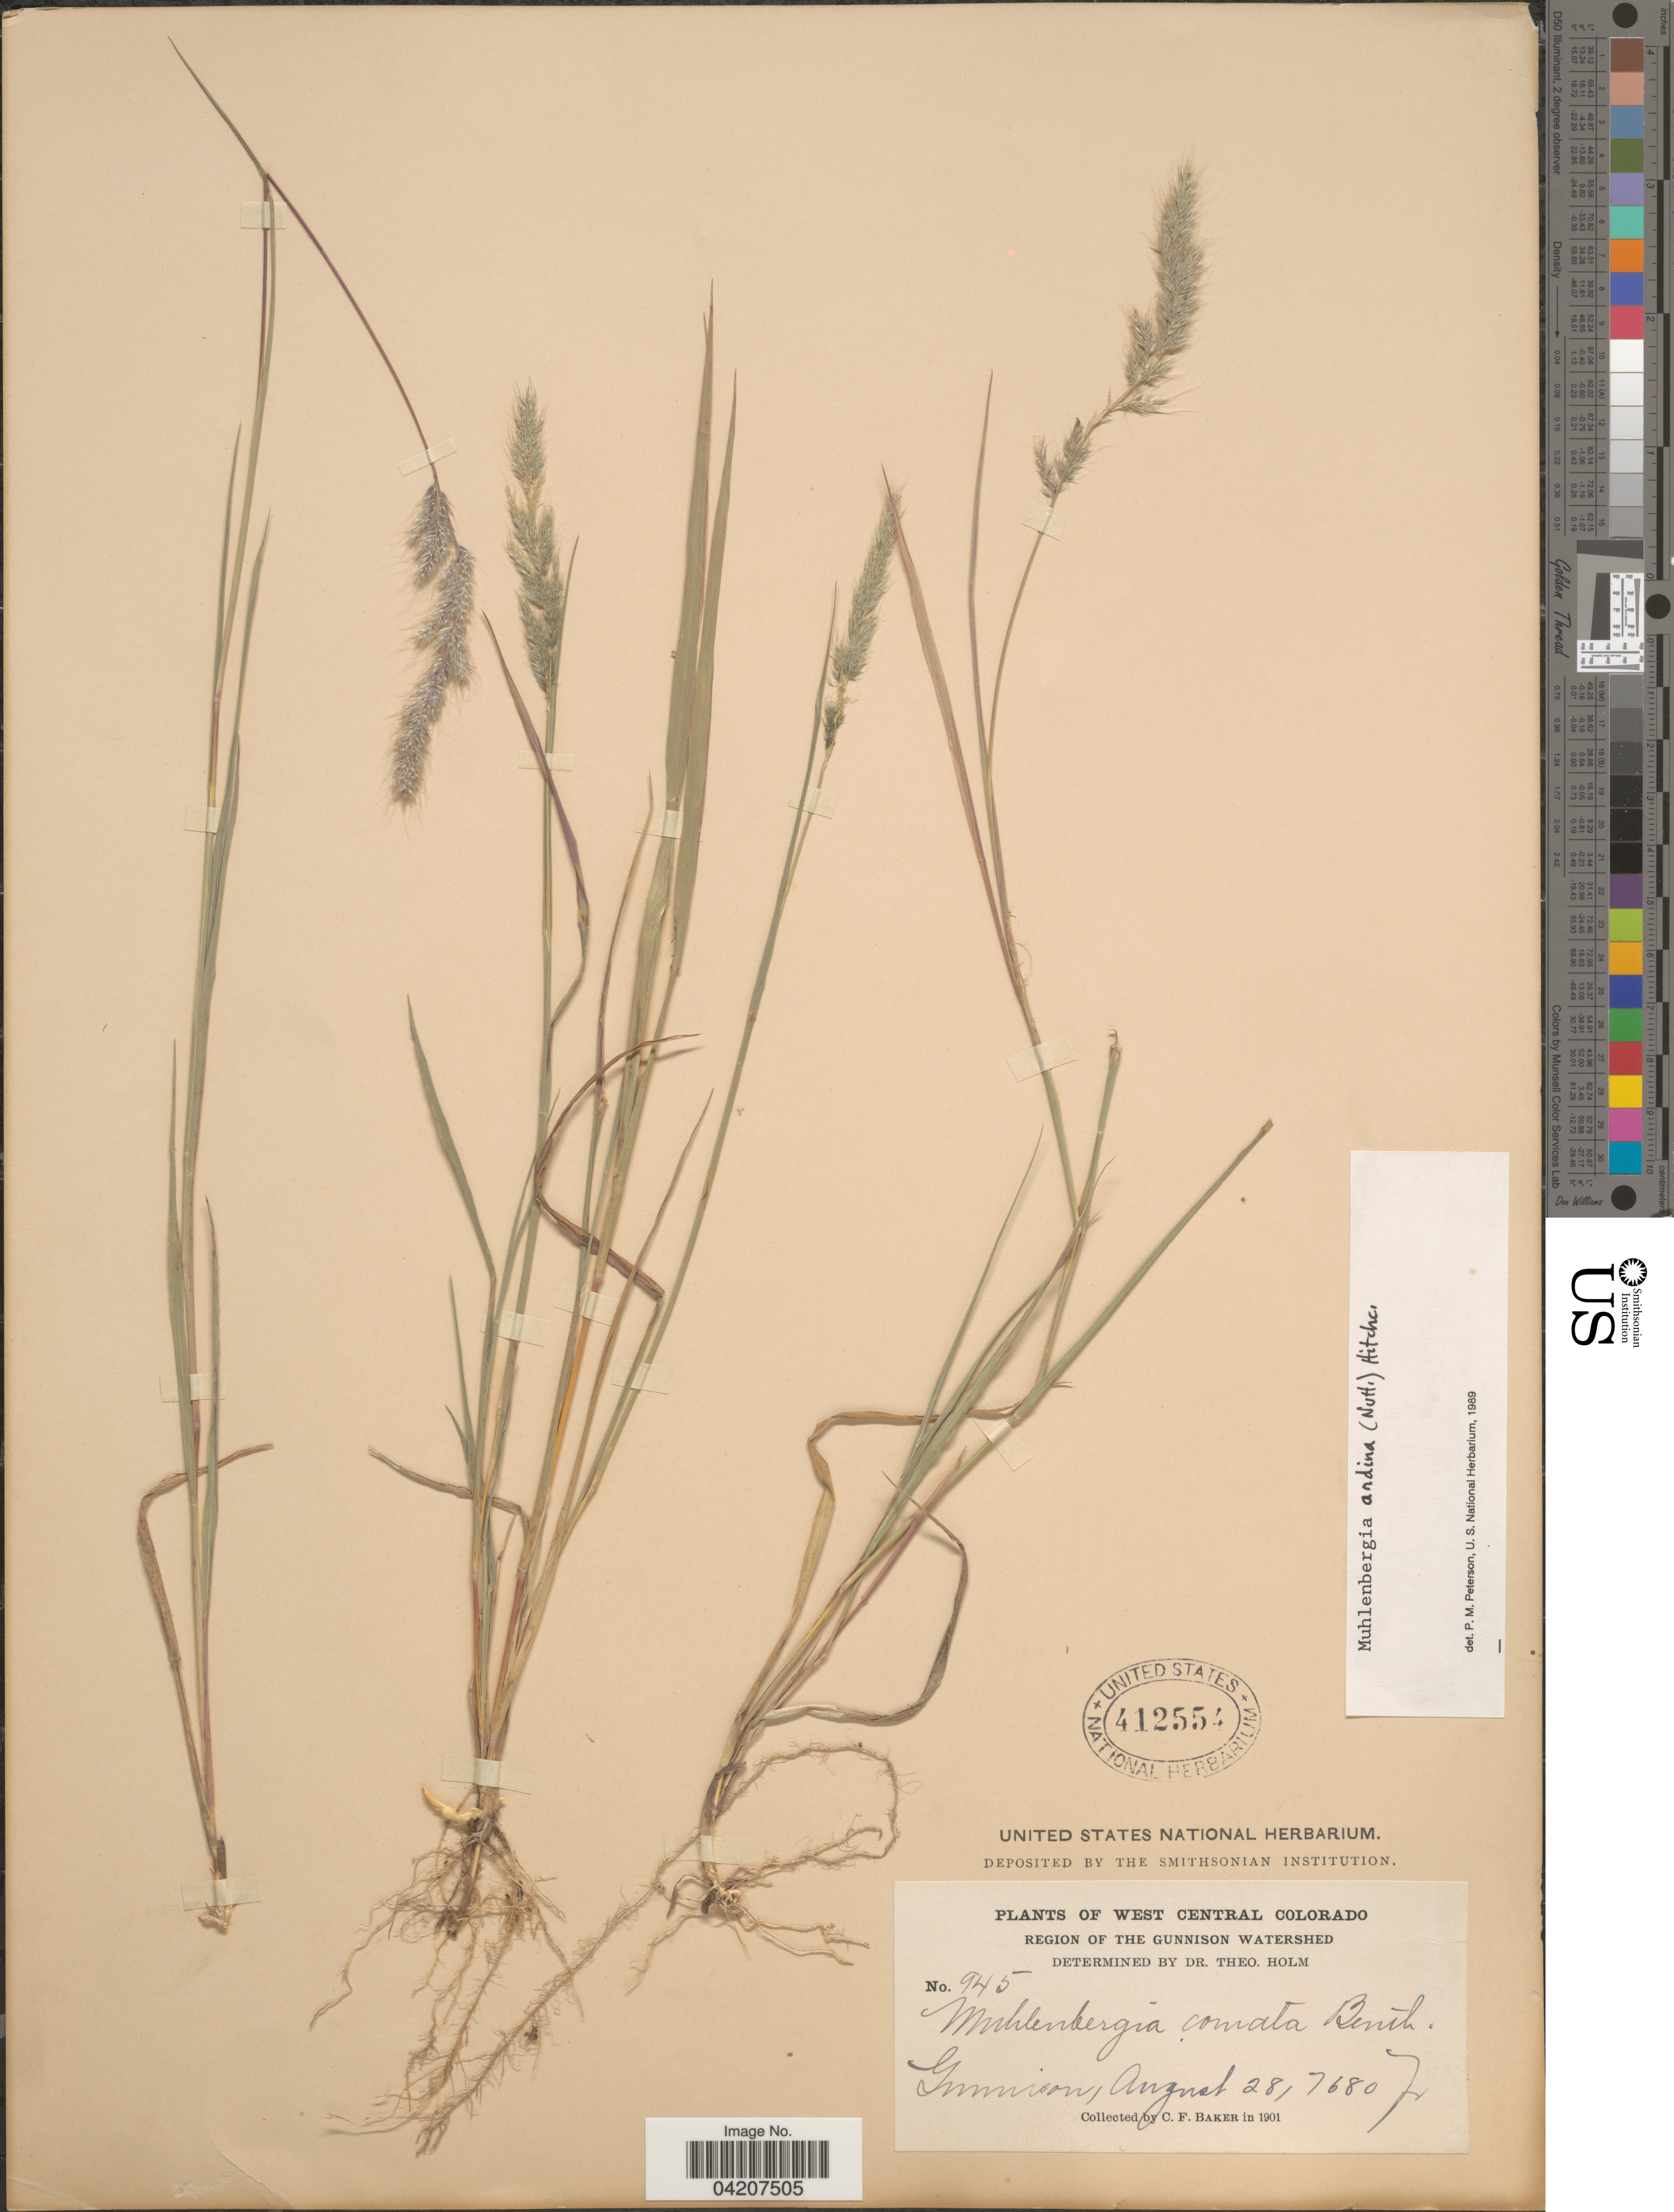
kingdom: Plantae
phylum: Tracheophyta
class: Liliopsida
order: Poales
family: Poaceae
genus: Muhlenbergia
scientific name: Muhlenbergia andina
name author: (Nutt.) Hitchc.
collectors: C. F. Baker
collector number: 945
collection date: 1901-08-28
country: United States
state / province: Colorado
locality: West Central Colorado. Region of the Gunnison watershed. Gunnison.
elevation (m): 2341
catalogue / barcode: US 412554